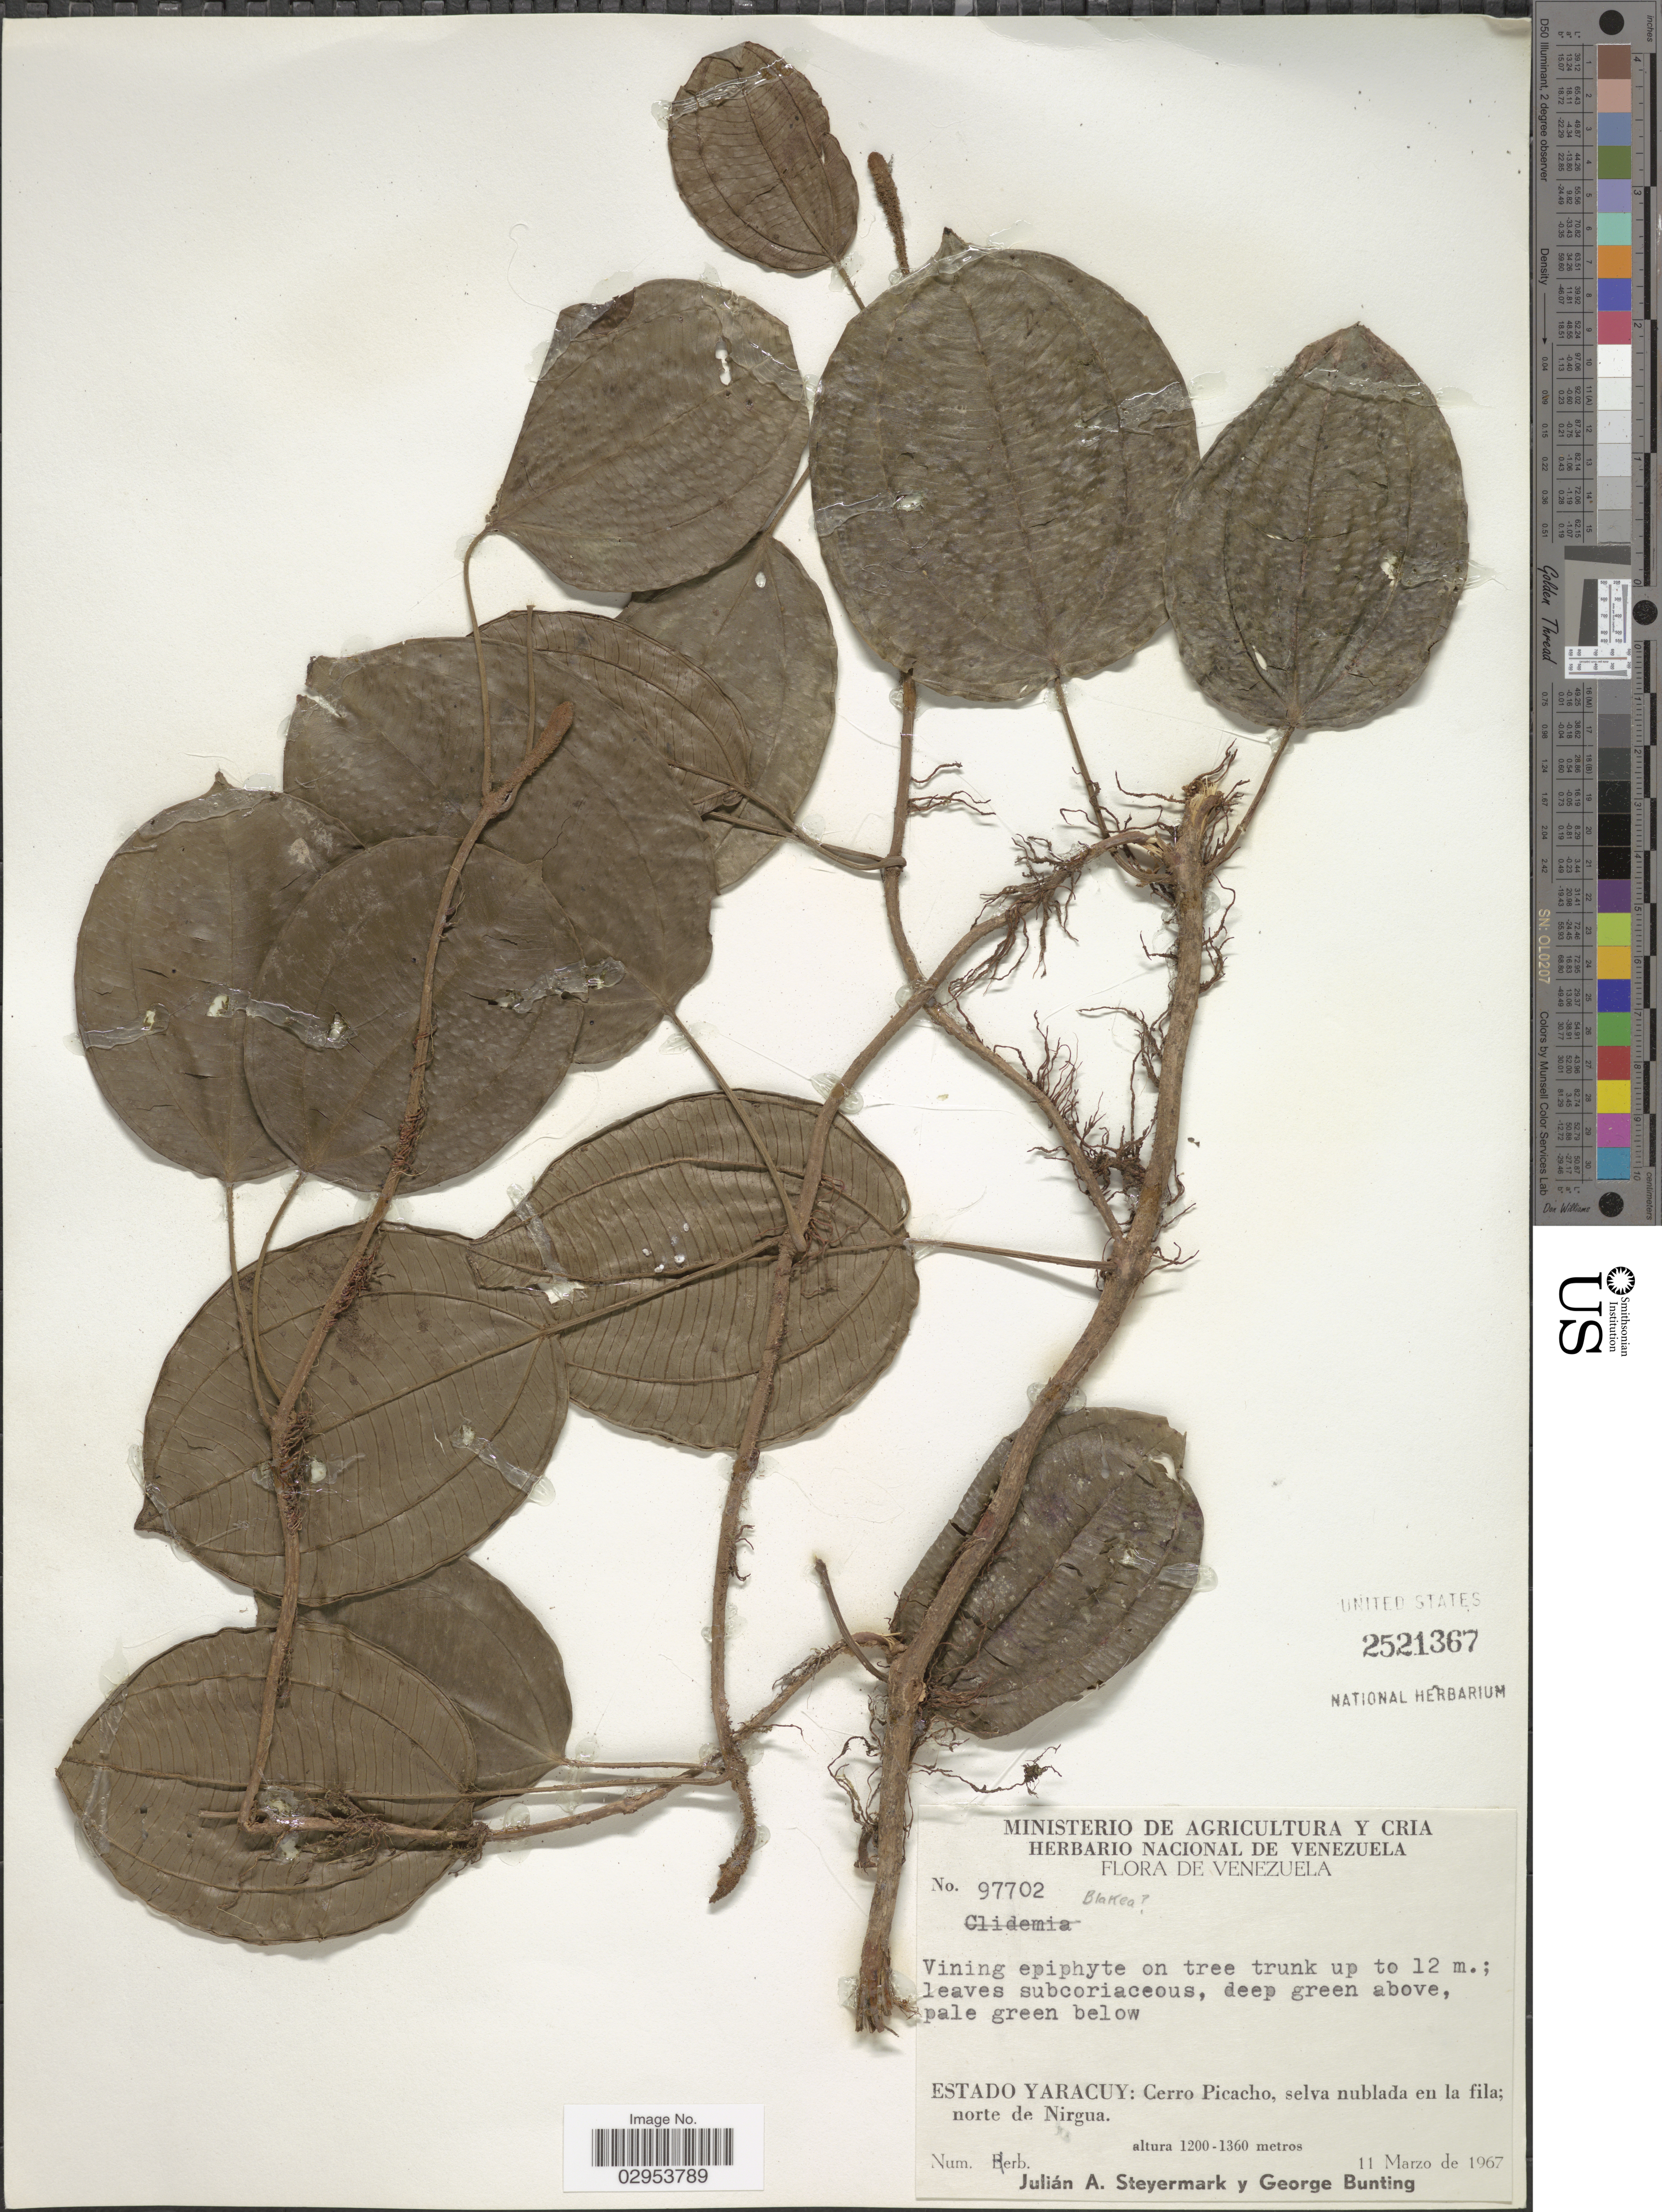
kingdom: Plantae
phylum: Tracheophyta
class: Magnoliopsida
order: Myrtales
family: Melastomataceae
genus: Miconia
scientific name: Miconia neoepiphytica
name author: Michelang.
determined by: Michelangeli, F. A.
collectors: J. Steyermark & G. S. Bunting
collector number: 97702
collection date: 1967-03-11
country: Venezuela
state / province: Yaracuy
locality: Cerro Picacho, selva nublada en la fila; norte de Nirgua.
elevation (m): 1200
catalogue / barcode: US 2521367